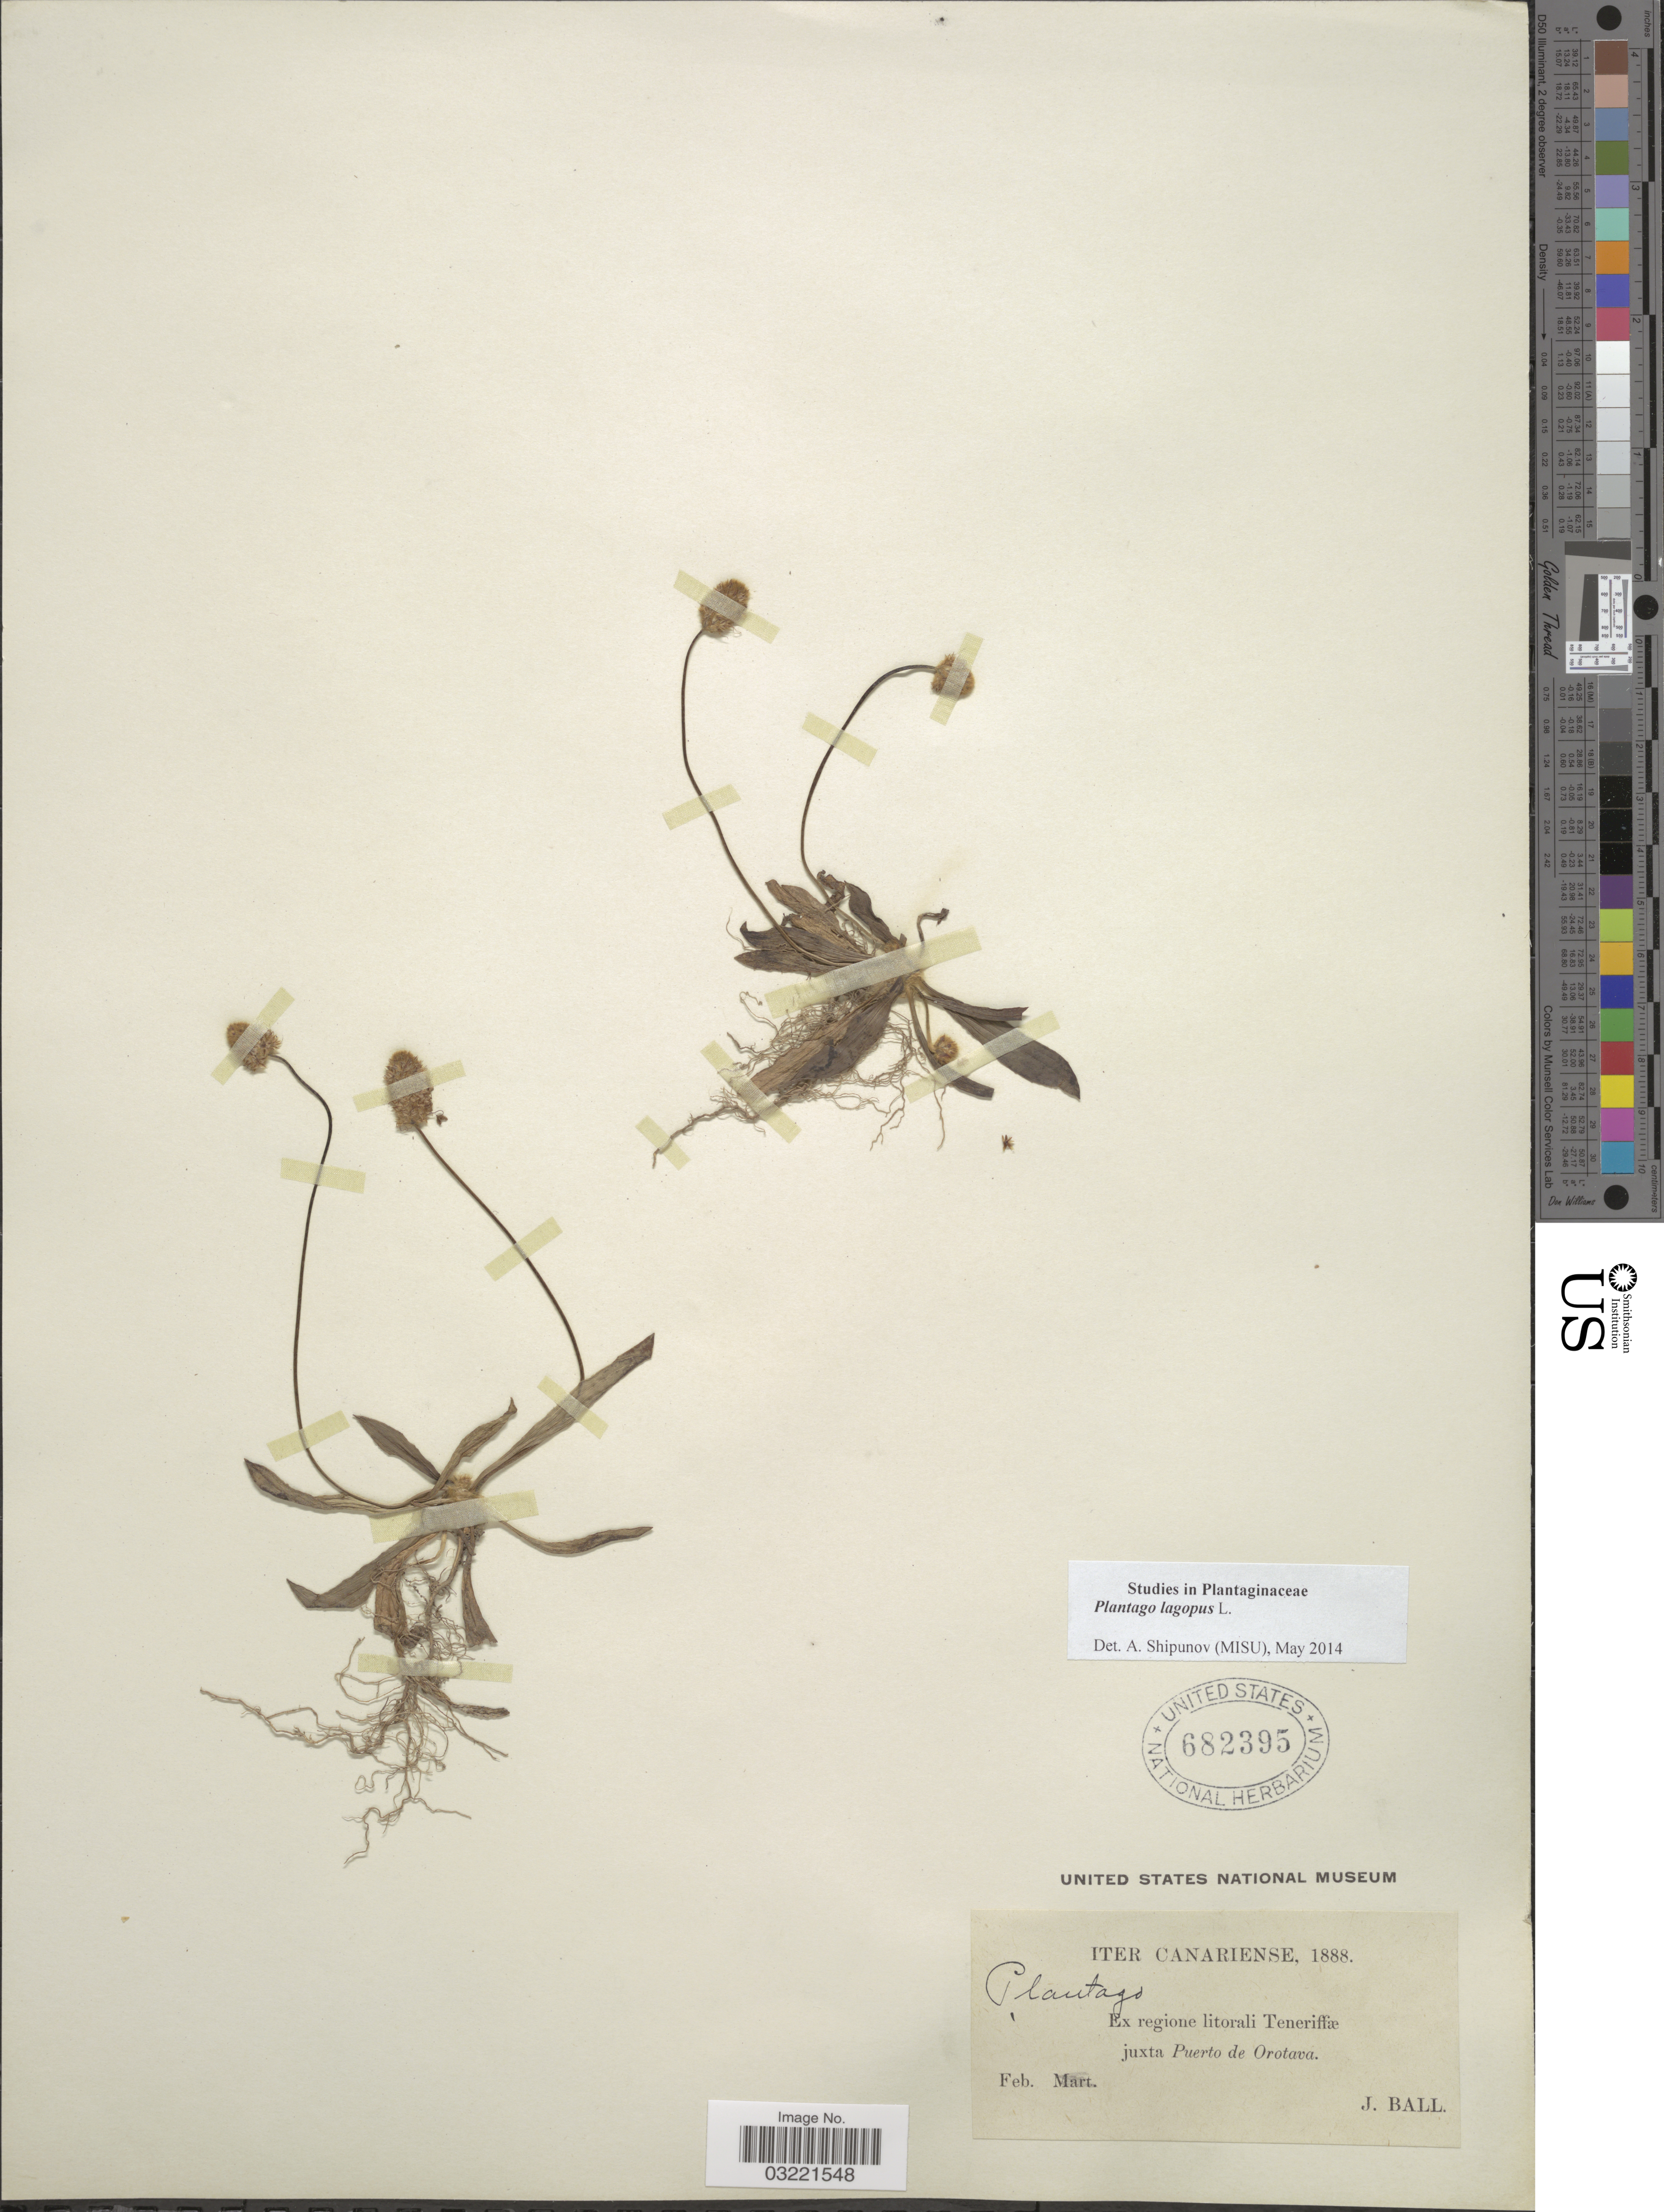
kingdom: Plantae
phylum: Tracheophyta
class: Magnoliopsida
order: Lamiales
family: Plantaginaceae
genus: Plantago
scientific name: Plantago lagopus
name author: L.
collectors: J. Ball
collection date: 1888-02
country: Ecuador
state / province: Cañar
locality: Iter Canariense. Ex regione litorali Teneriffæ juxta Puerto de Orotava.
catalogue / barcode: US 682395